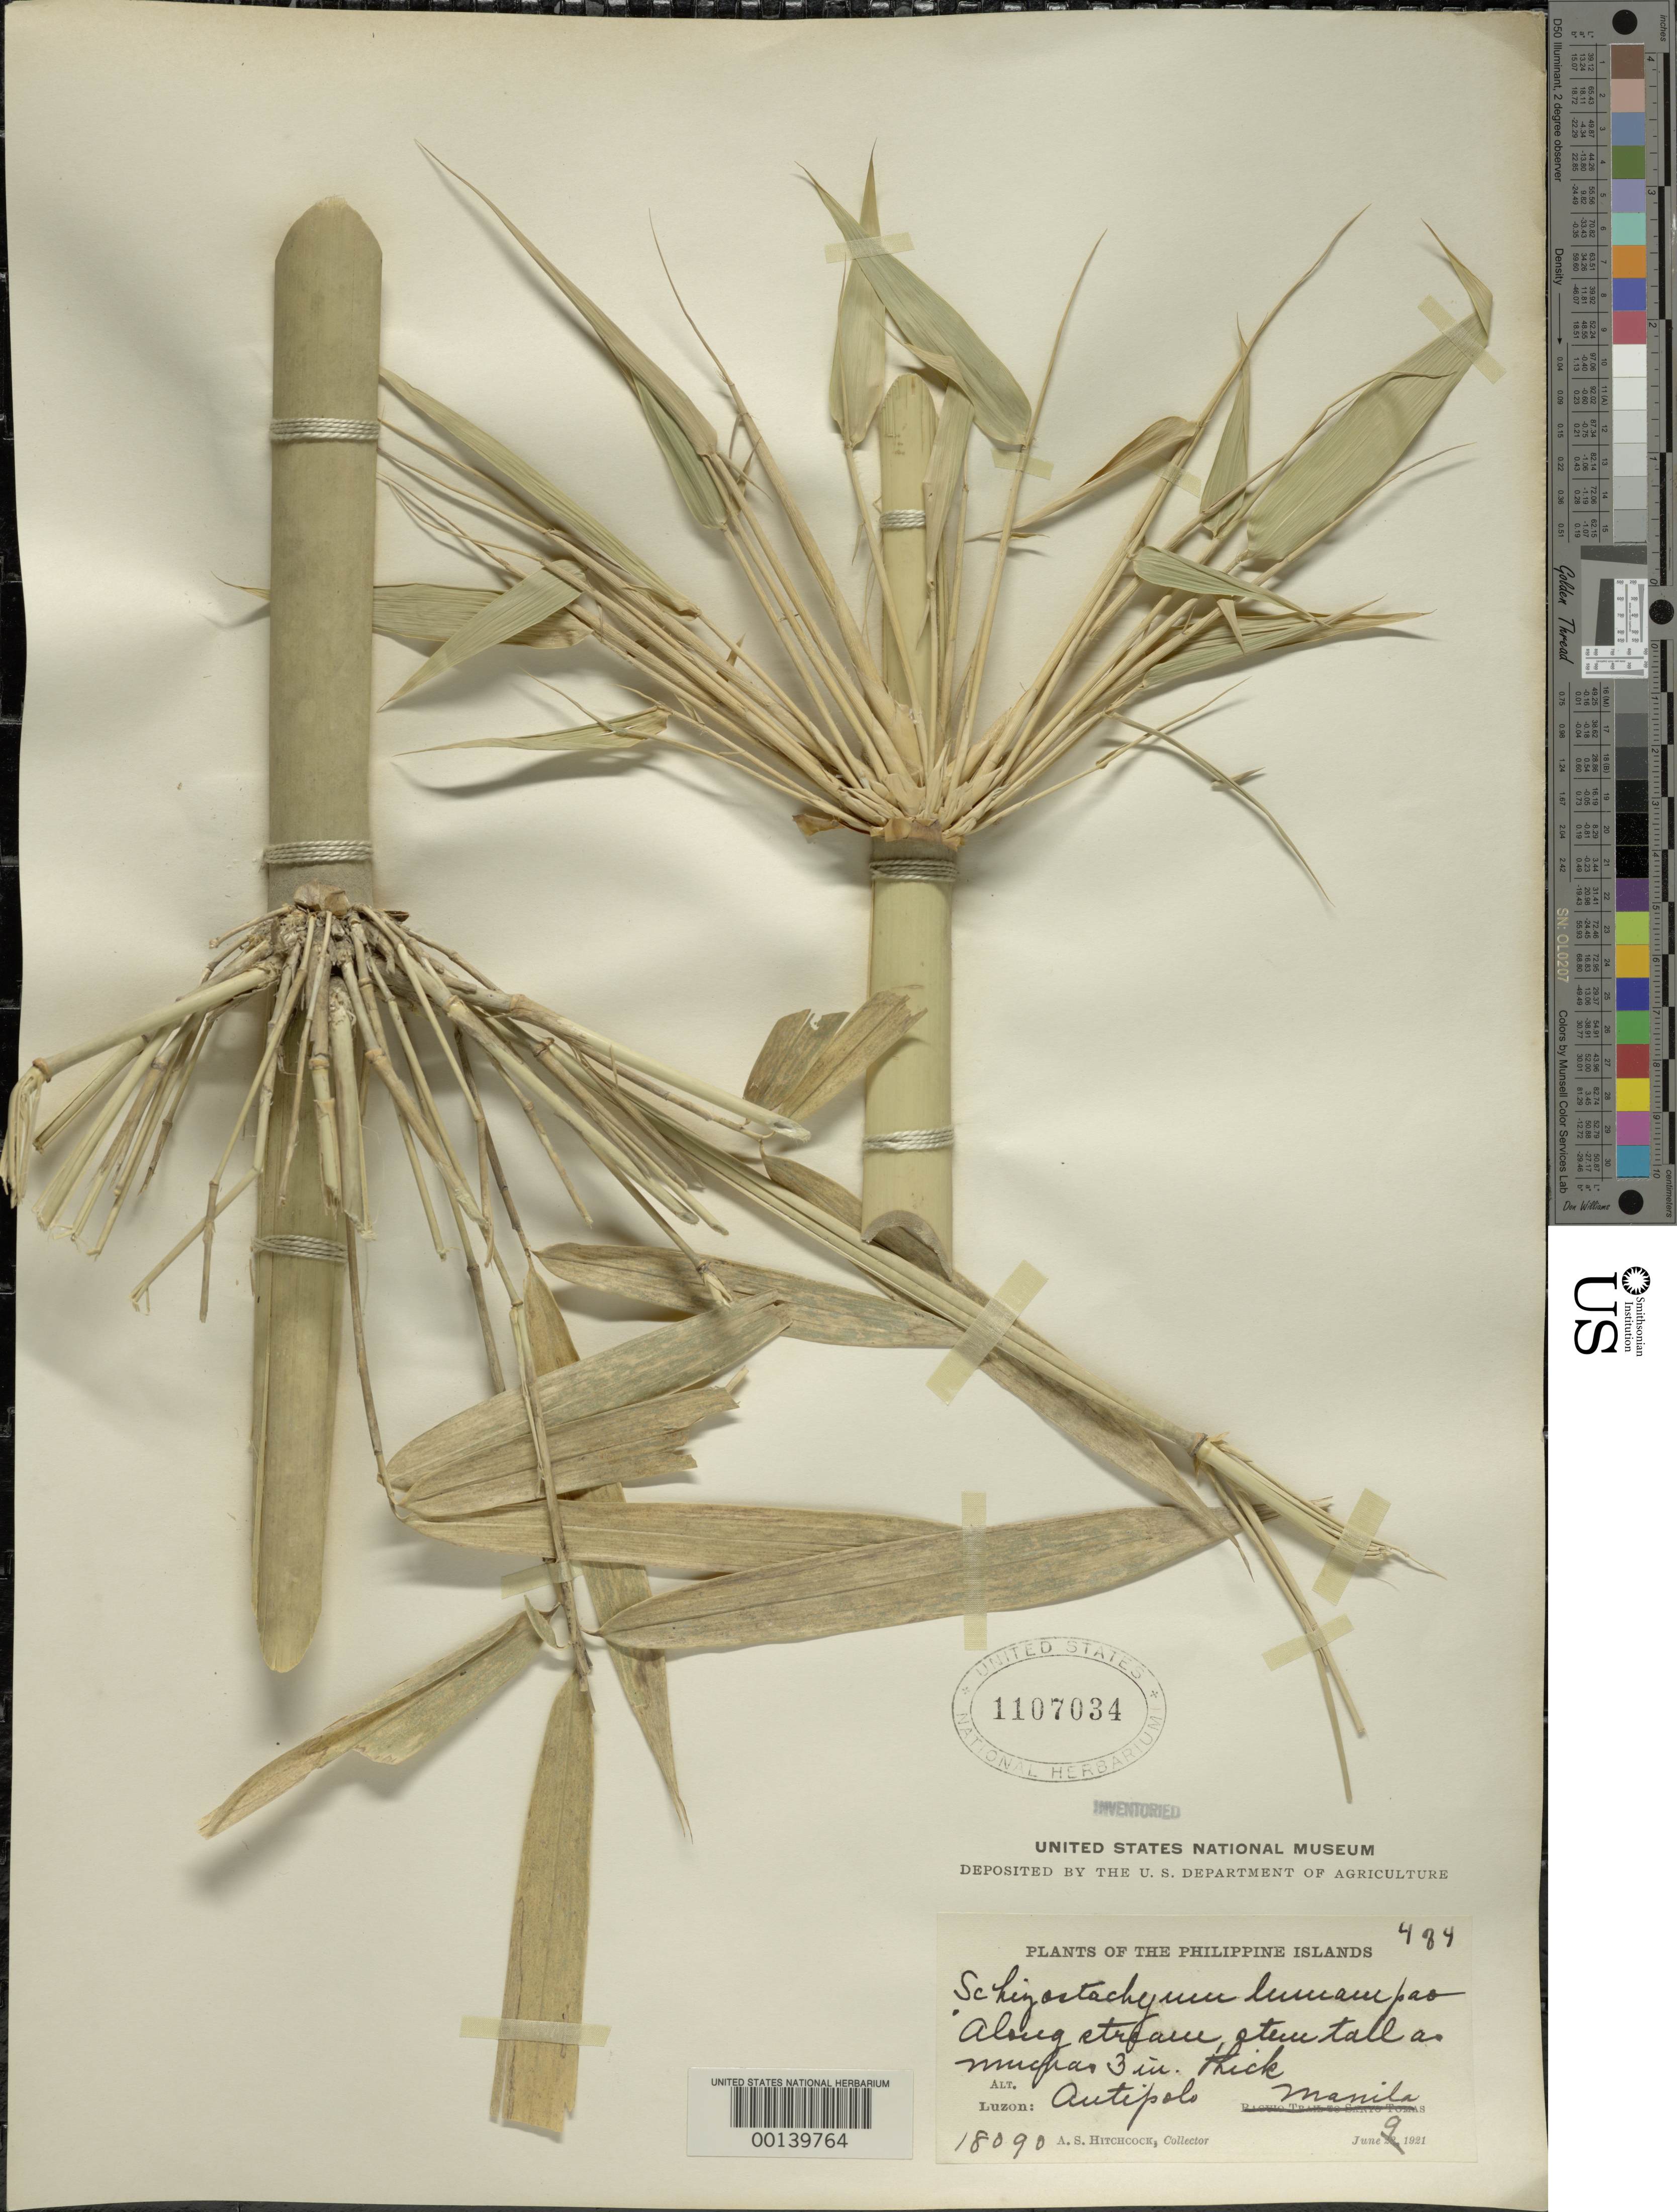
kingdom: Plantae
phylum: Tracheophyta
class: Liliopsida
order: Poales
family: Poaceae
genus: Schizostachyum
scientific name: Schizostachyum lumampao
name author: (Blanco) Merr.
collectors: A. S. Hitchcock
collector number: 18090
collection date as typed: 22 Jun 1921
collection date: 1921-06-22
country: Philippines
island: Luzon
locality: Manilag, autipolo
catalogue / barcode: US 1107034